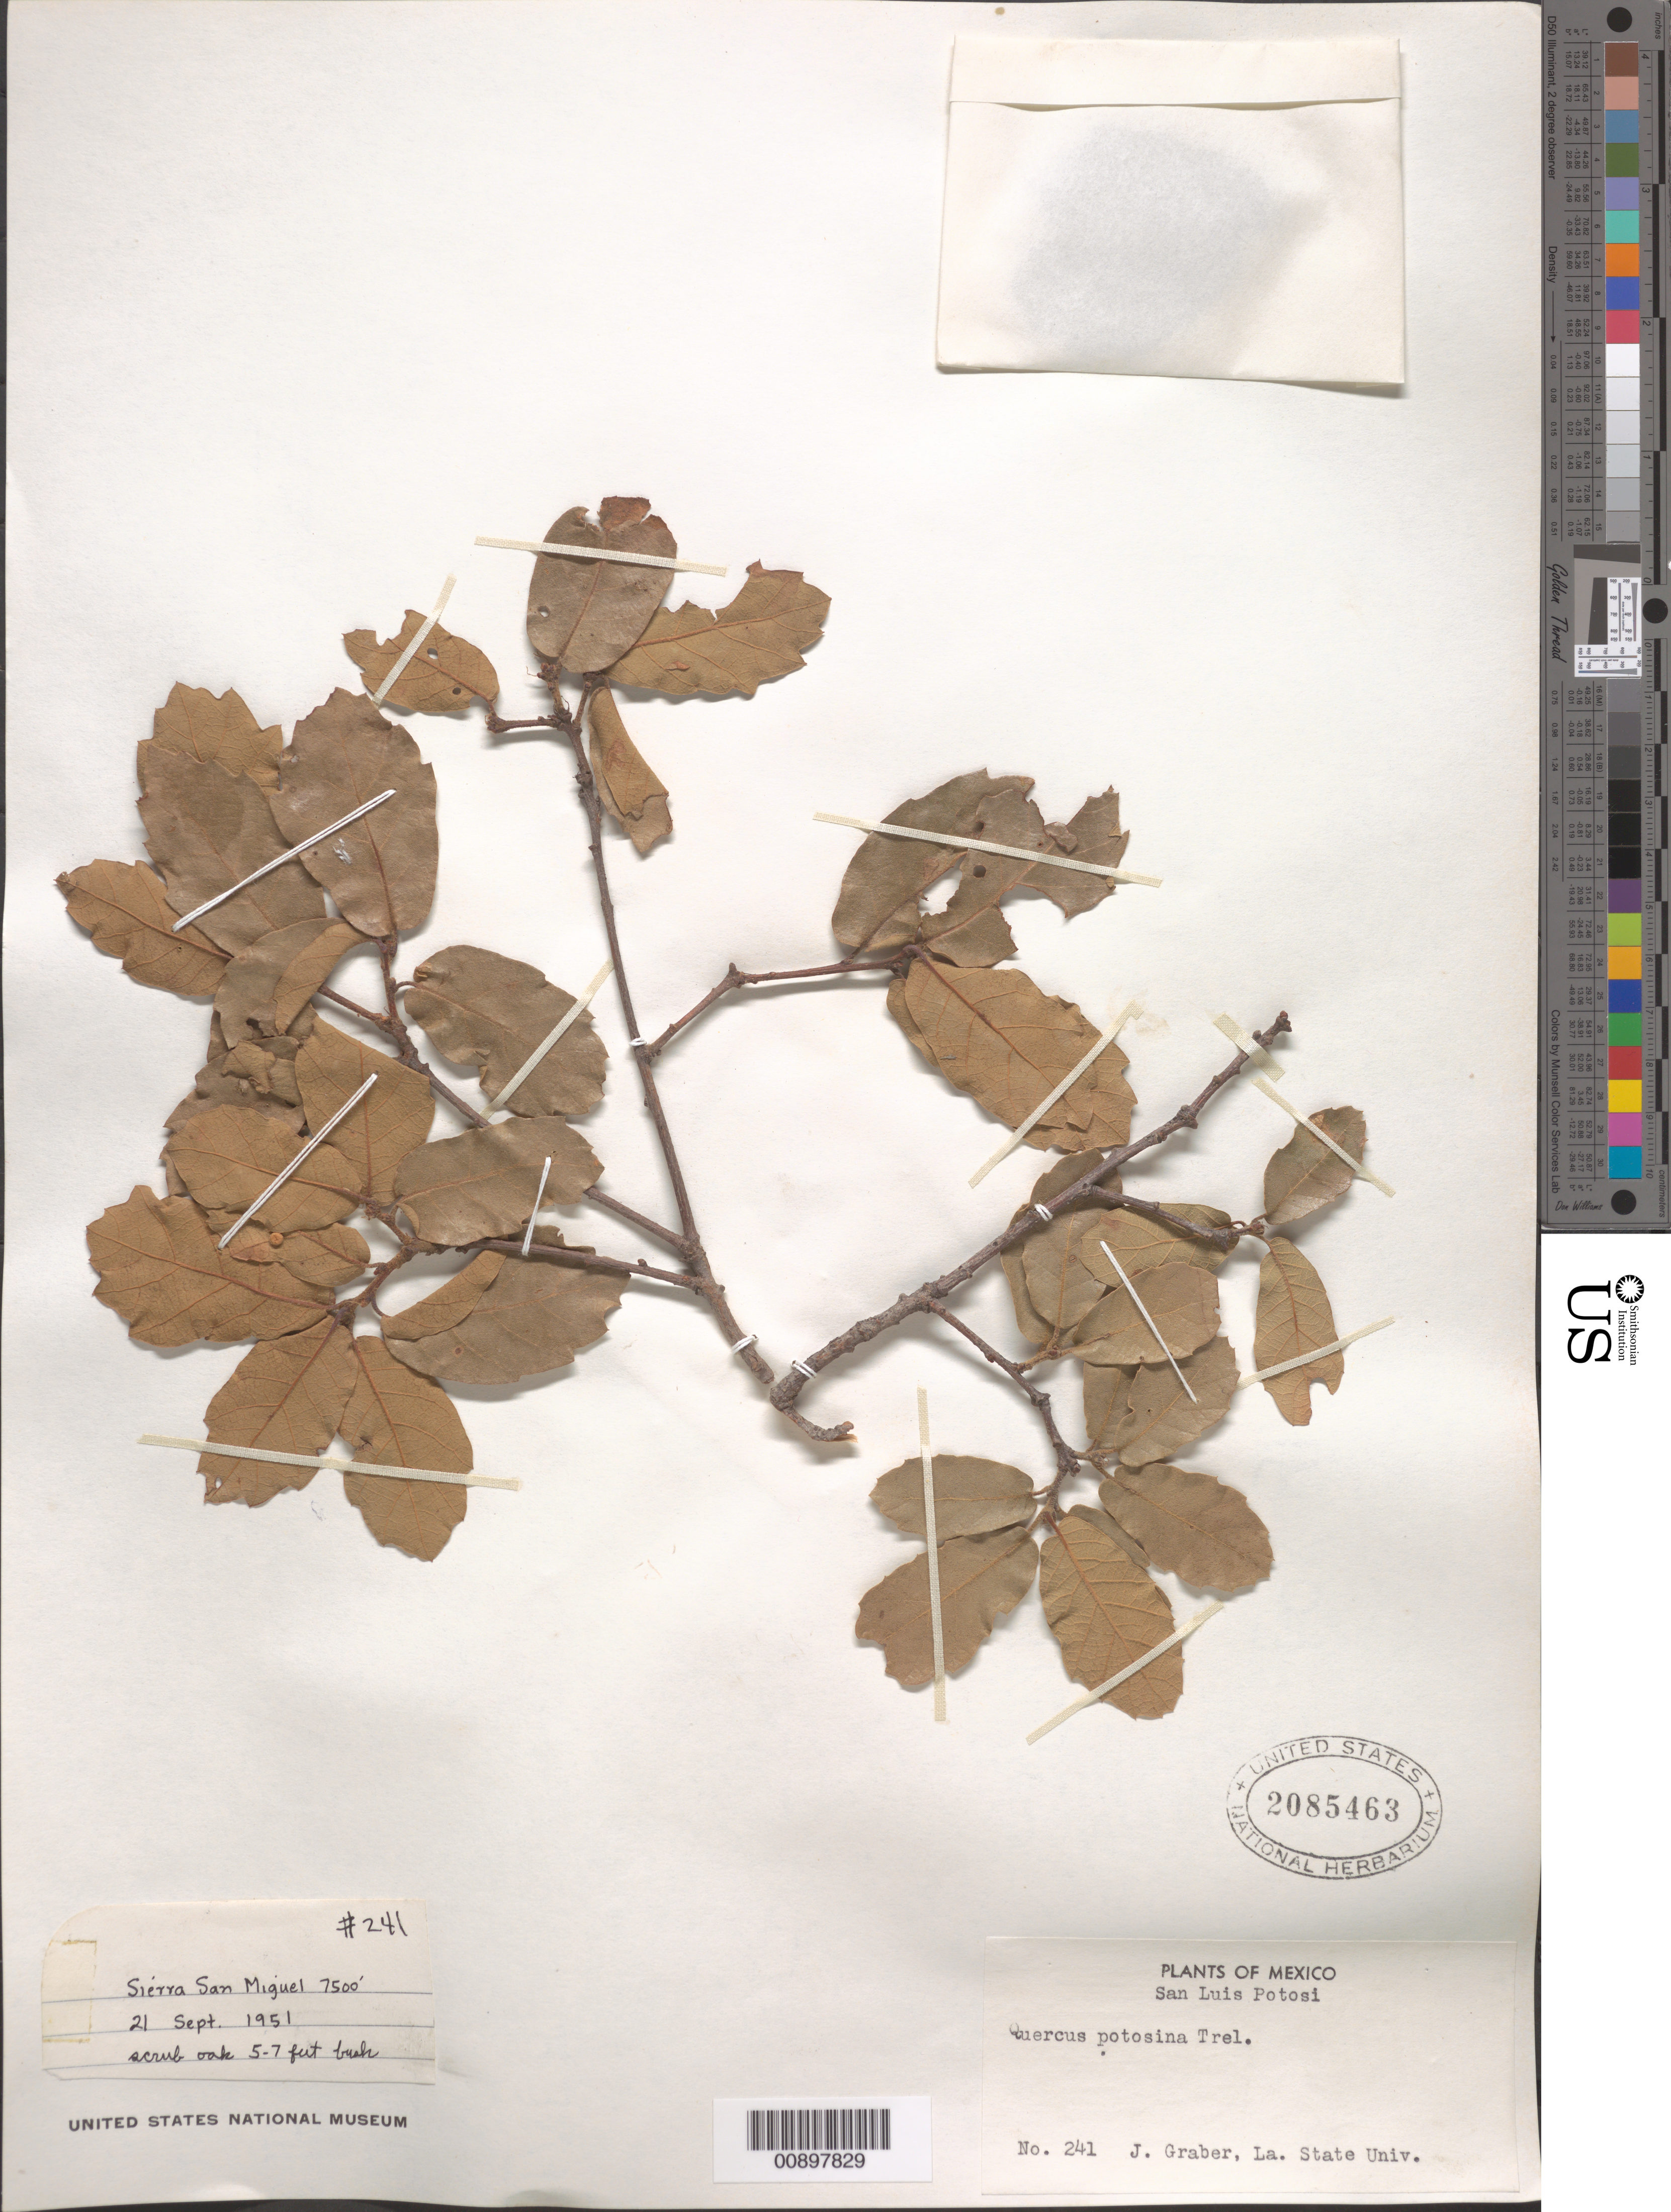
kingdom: Plantae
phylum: Tracheophyta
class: Magnoliopsida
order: Fagales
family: Fagaceae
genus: Quercus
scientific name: Quercus potosina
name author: Trel.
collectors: J. Graber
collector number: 241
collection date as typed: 21 Sep 1951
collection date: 1951-09-21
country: Mexico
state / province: San Luis Potosí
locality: Sierra San Miguel.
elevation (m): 2286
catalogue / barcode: US 2085463